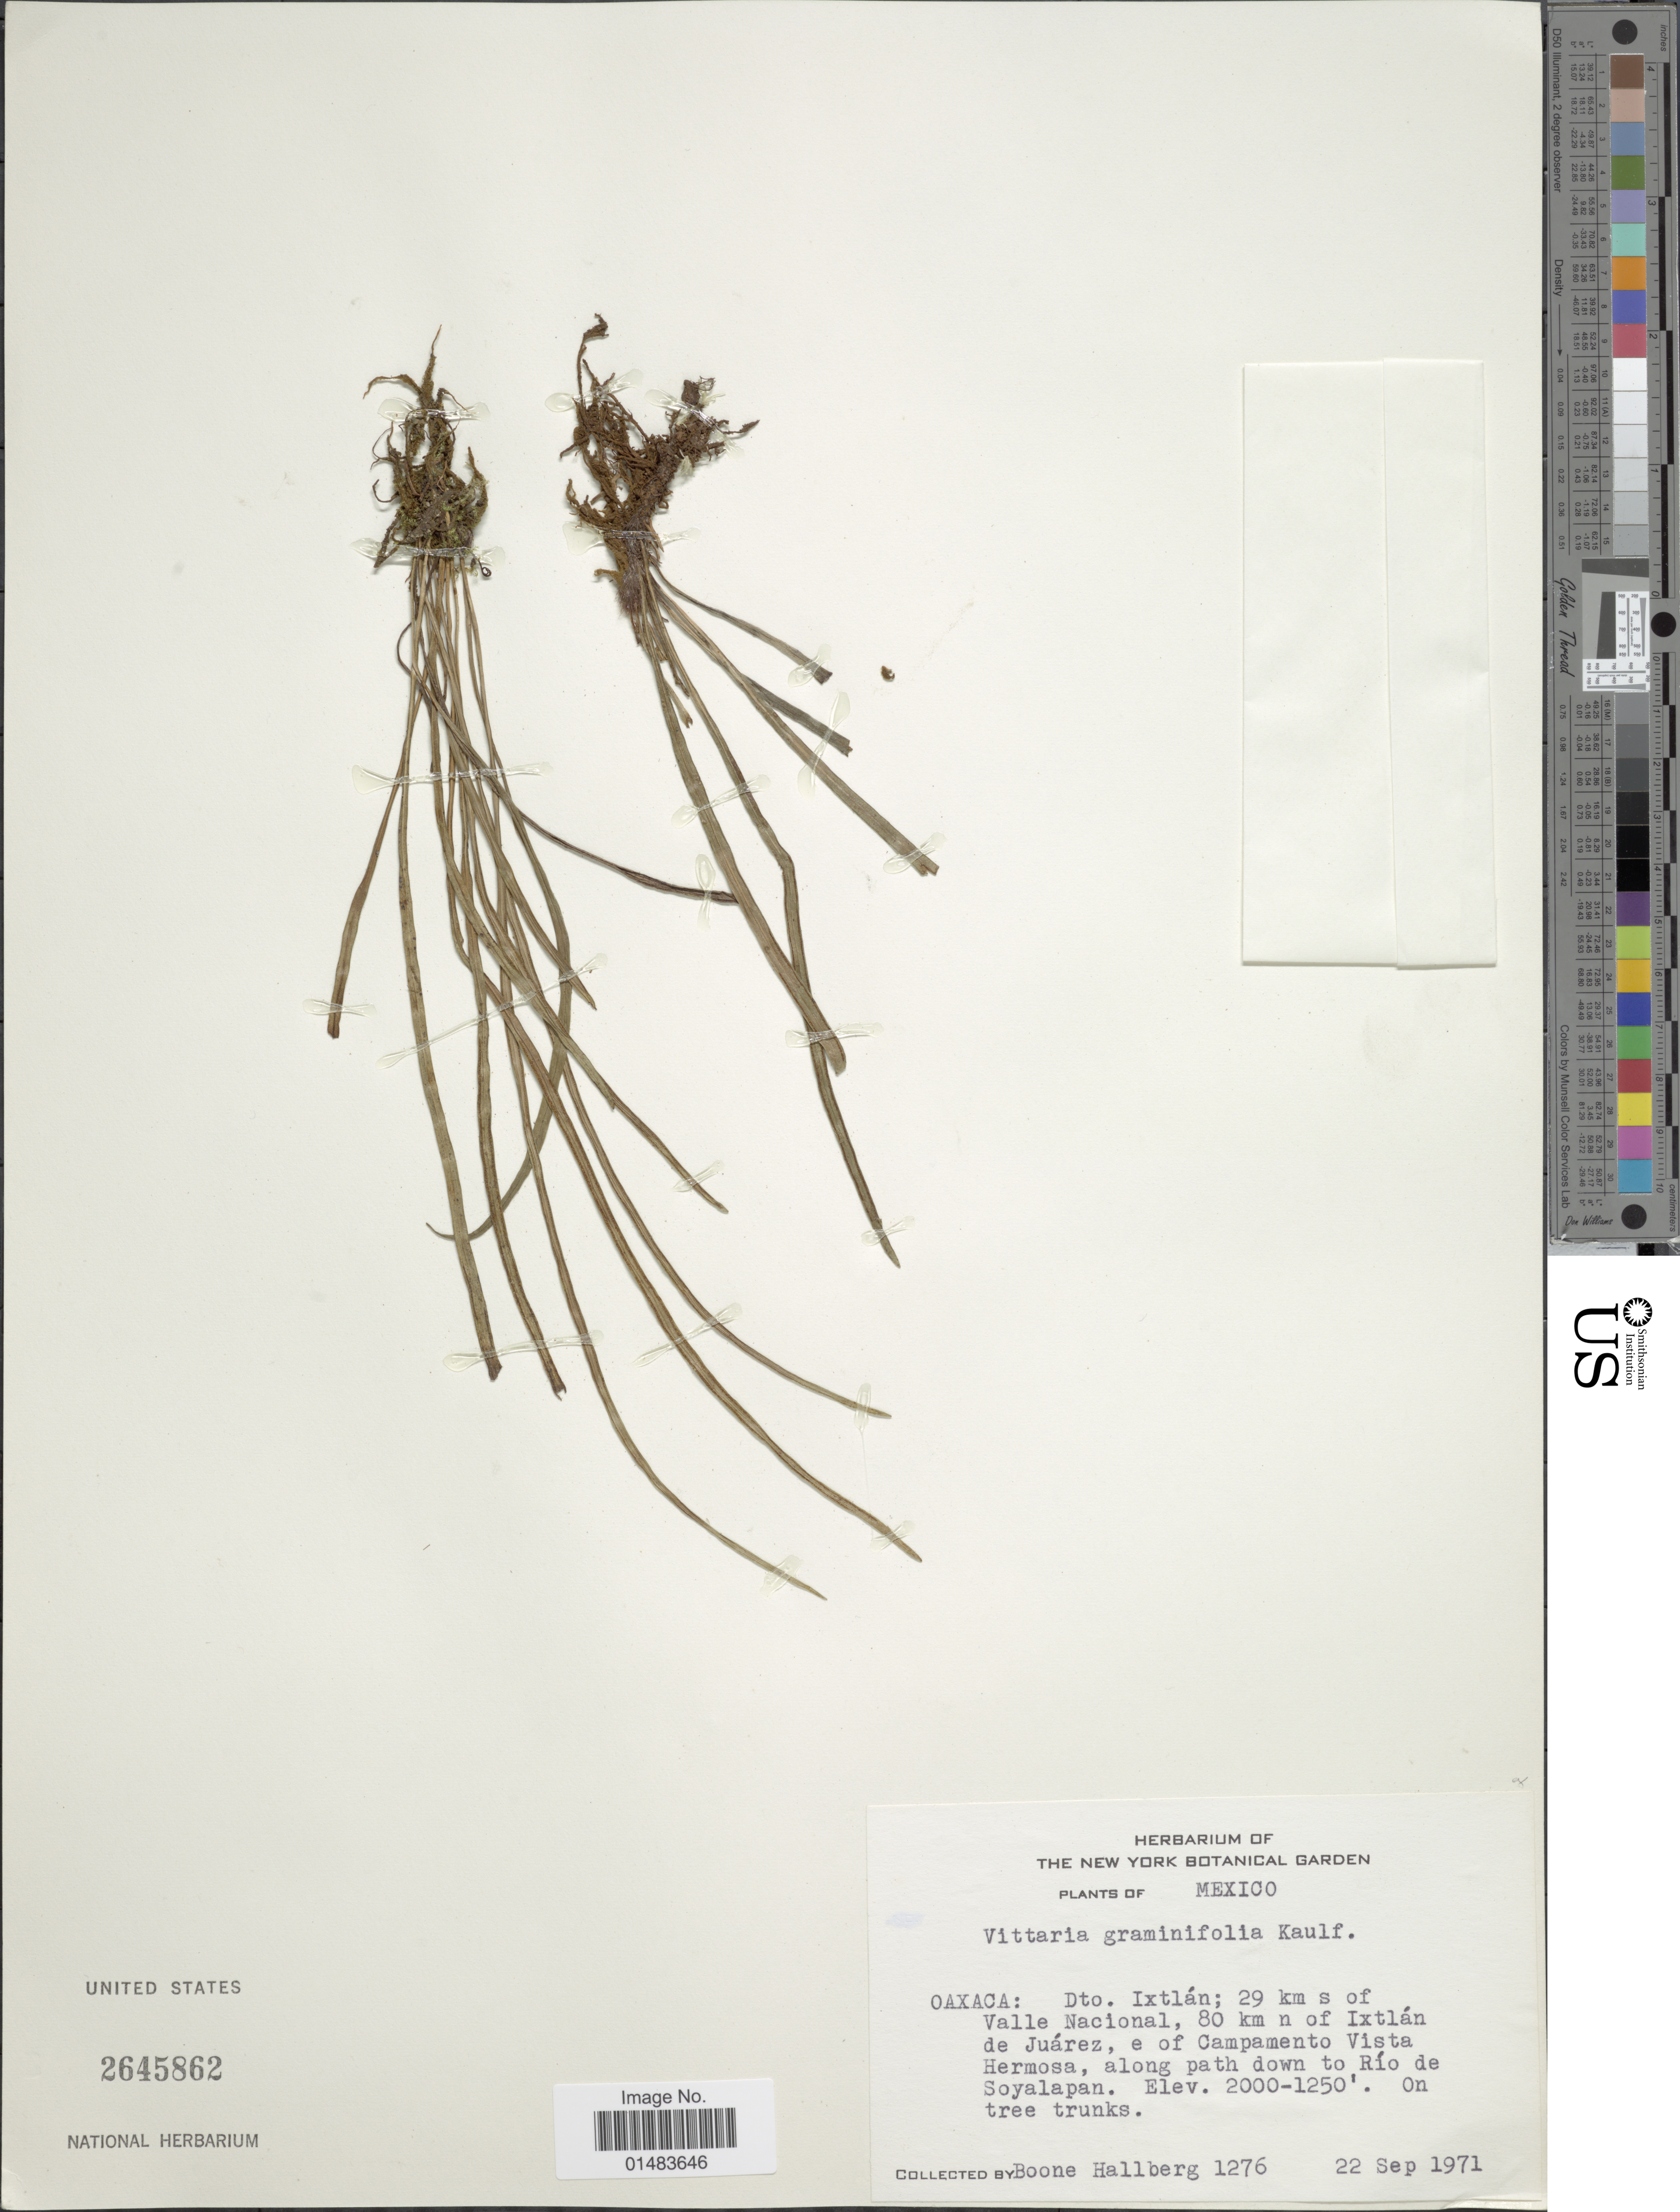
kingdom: Plantae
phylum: Tracheophyta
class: Polypodiopsida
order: Polypodiales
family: Pteridaceae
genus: Vittaria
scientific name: Vittaria graminifolia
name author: Kaulf.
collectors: B. Hallberg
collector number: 1276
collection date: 1971-09-22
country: Mexico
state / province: Oaxaca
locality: Mexico, Dto. Ixtlan; 29 km s of Valle Nacional, 80 km n of Ixtlan de Juarez, e of Campamento Vista Hermosa, along path daown to Rio de Soyalapan, on tree trunks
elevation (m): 381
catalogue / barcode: US 2645862